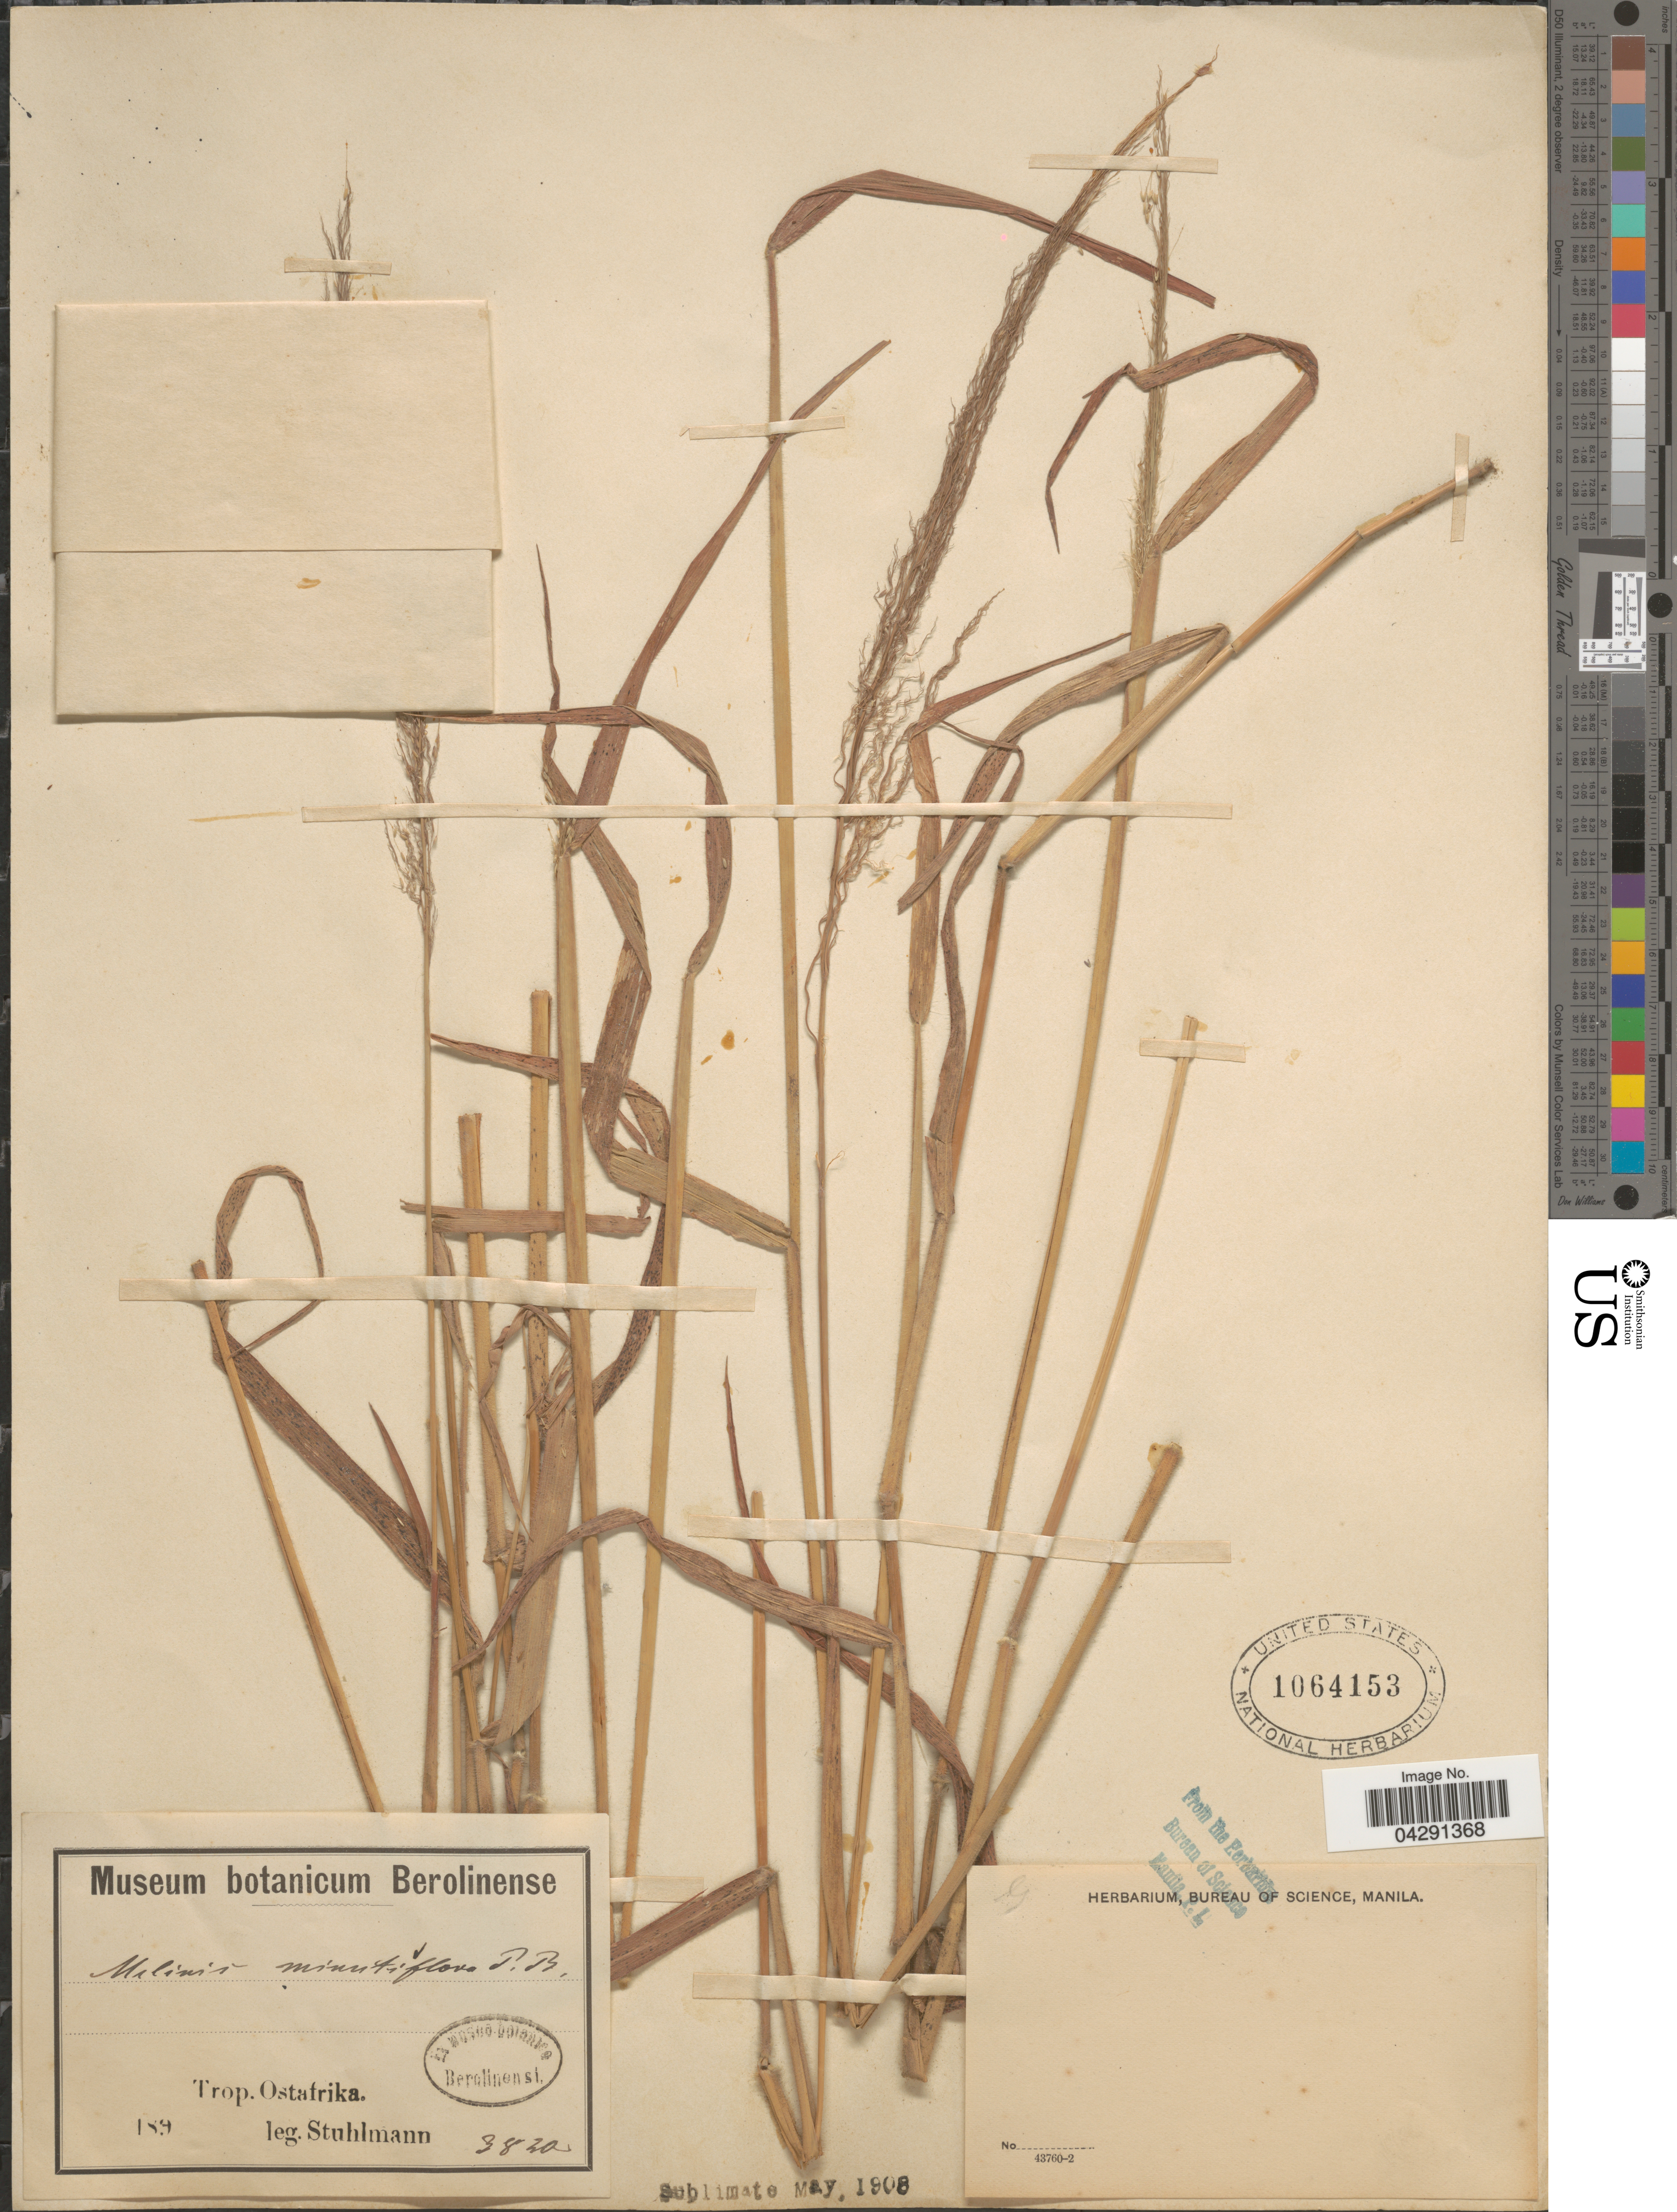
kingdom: Plantae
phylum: Tracheophyta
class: Liliopsida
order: Poales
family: Poaceae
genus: Melinis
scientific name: Melinis minutiflora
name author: P. Beauv.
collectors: -. Stuhlmann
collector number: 3820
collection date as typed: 189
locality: Trop. Ostafrika.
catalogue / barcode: US 1064153